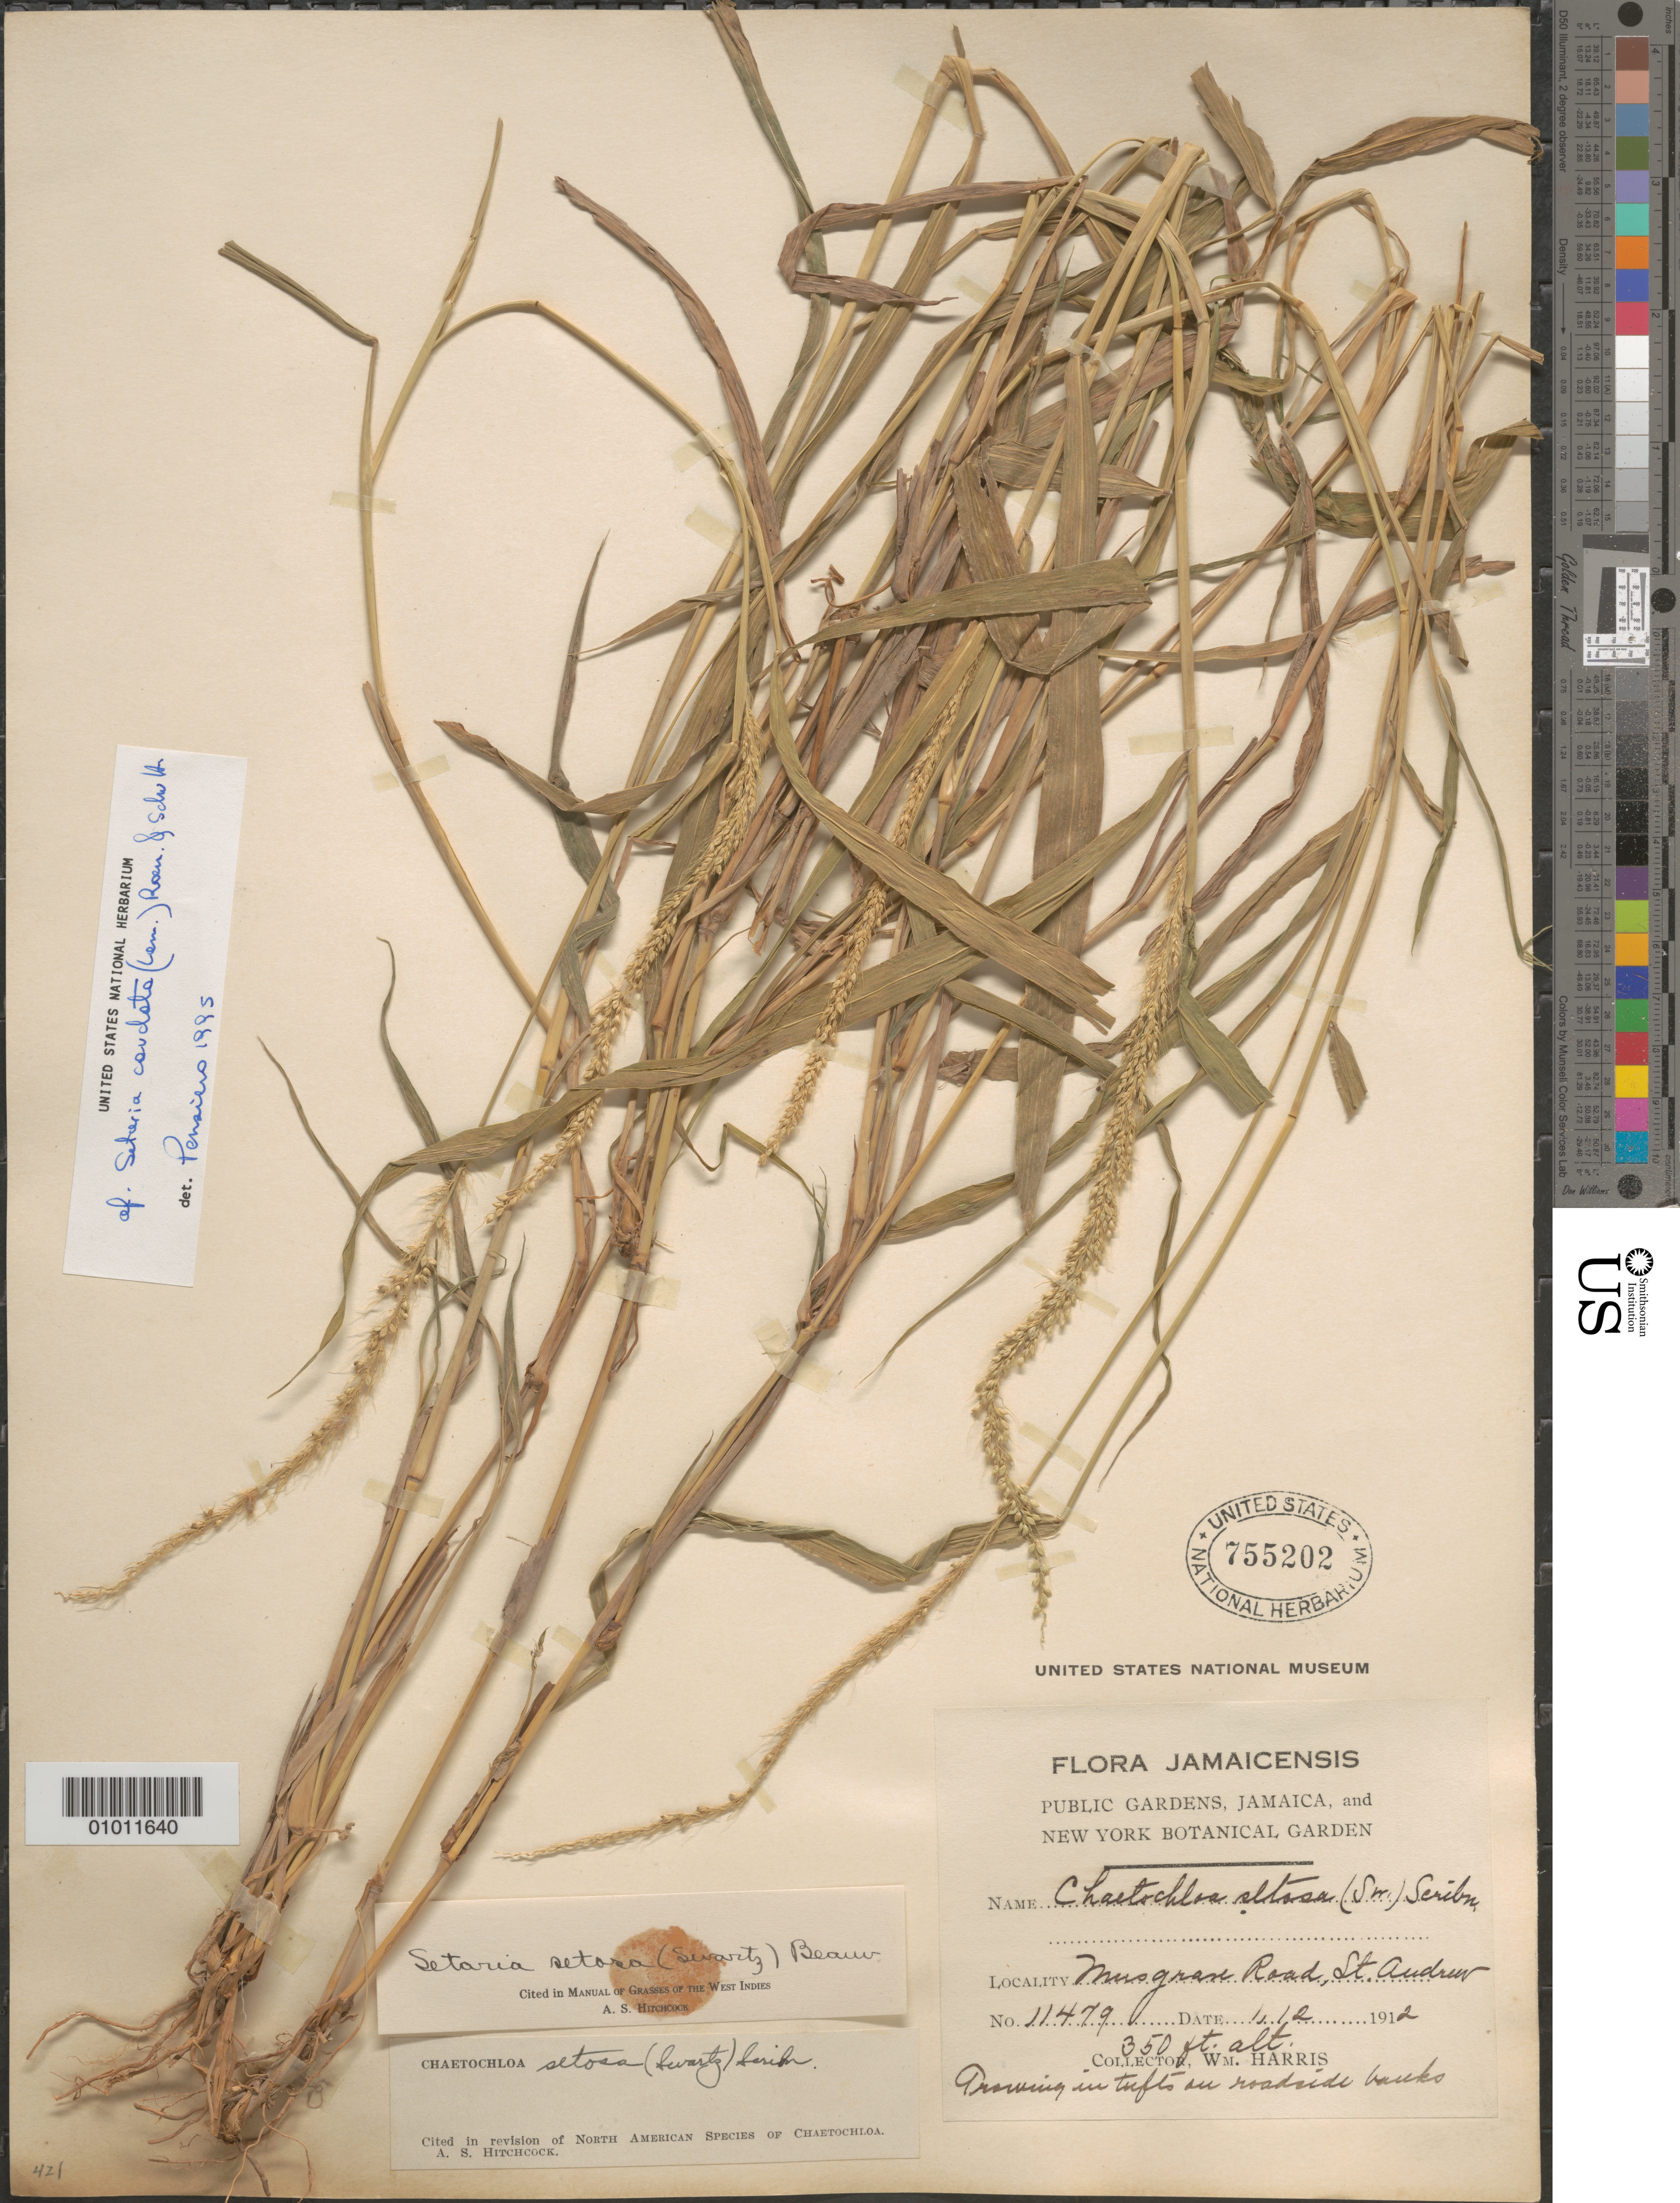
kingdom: Plantae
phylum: Tracheophyta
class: Liliopsida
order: Poales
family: Poaceae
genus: Setaria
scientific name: Setaria setosa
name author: (Sw.) P. Beauv.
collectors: W. H. Harris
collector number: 11479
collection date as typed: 01 Dec 1912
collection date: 1912-12-01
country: Jamaica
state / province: Saint Andrew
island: Jamaica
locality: Musgrave Road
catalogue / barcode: US 755202